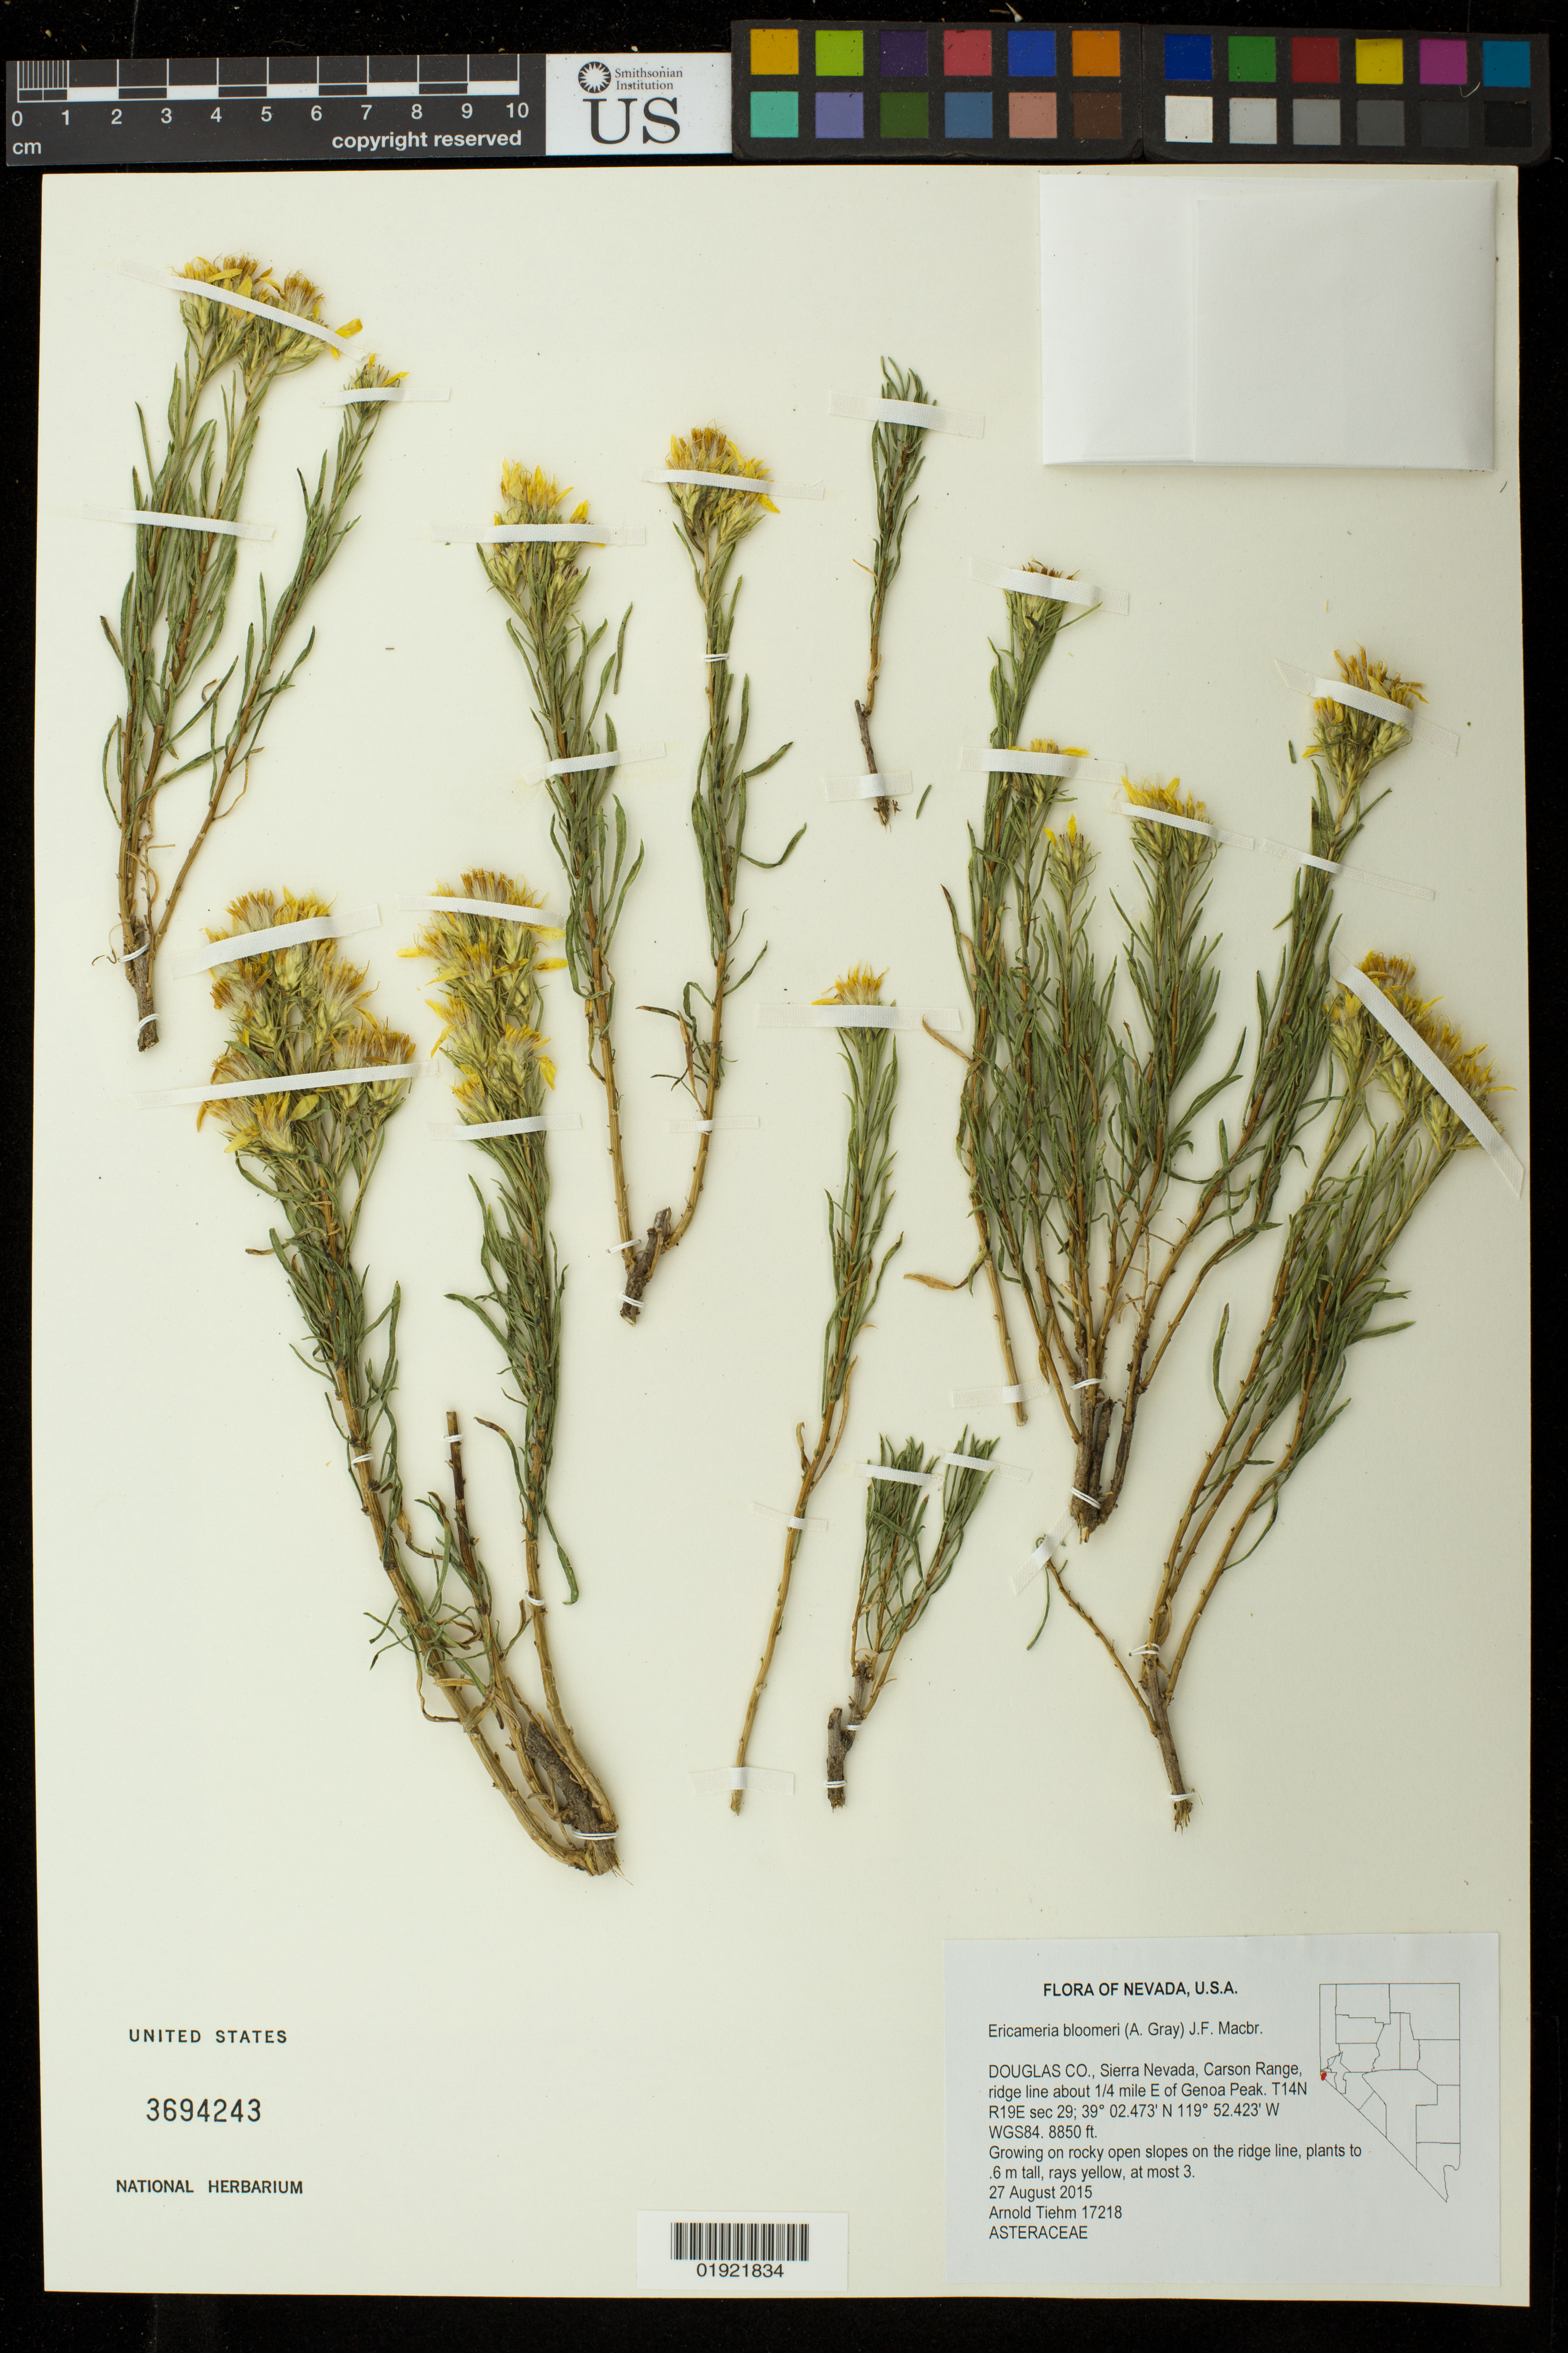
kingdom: Plantae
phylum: Tracheophyta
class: Magnoliopsida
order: Asterales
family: Asteraceae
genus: Ericameria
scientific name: Ericameria bloomeri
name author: (A. Gray) J.F. Macbr.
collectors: A. Tiehm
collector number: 17218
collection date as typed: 27 August 2015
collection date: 2015-08-27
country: United States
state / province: Nevada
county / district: Douglas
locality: Sierra Nevada, Carson Range, ridge line about 1/4 mile E of Genoa Peak. T14N R19E sec 29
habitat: growing on rocky open slopes on the ridge line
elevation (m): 8850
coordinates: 39 02.473 N, 119 52.423 W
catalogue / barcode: US 3694243